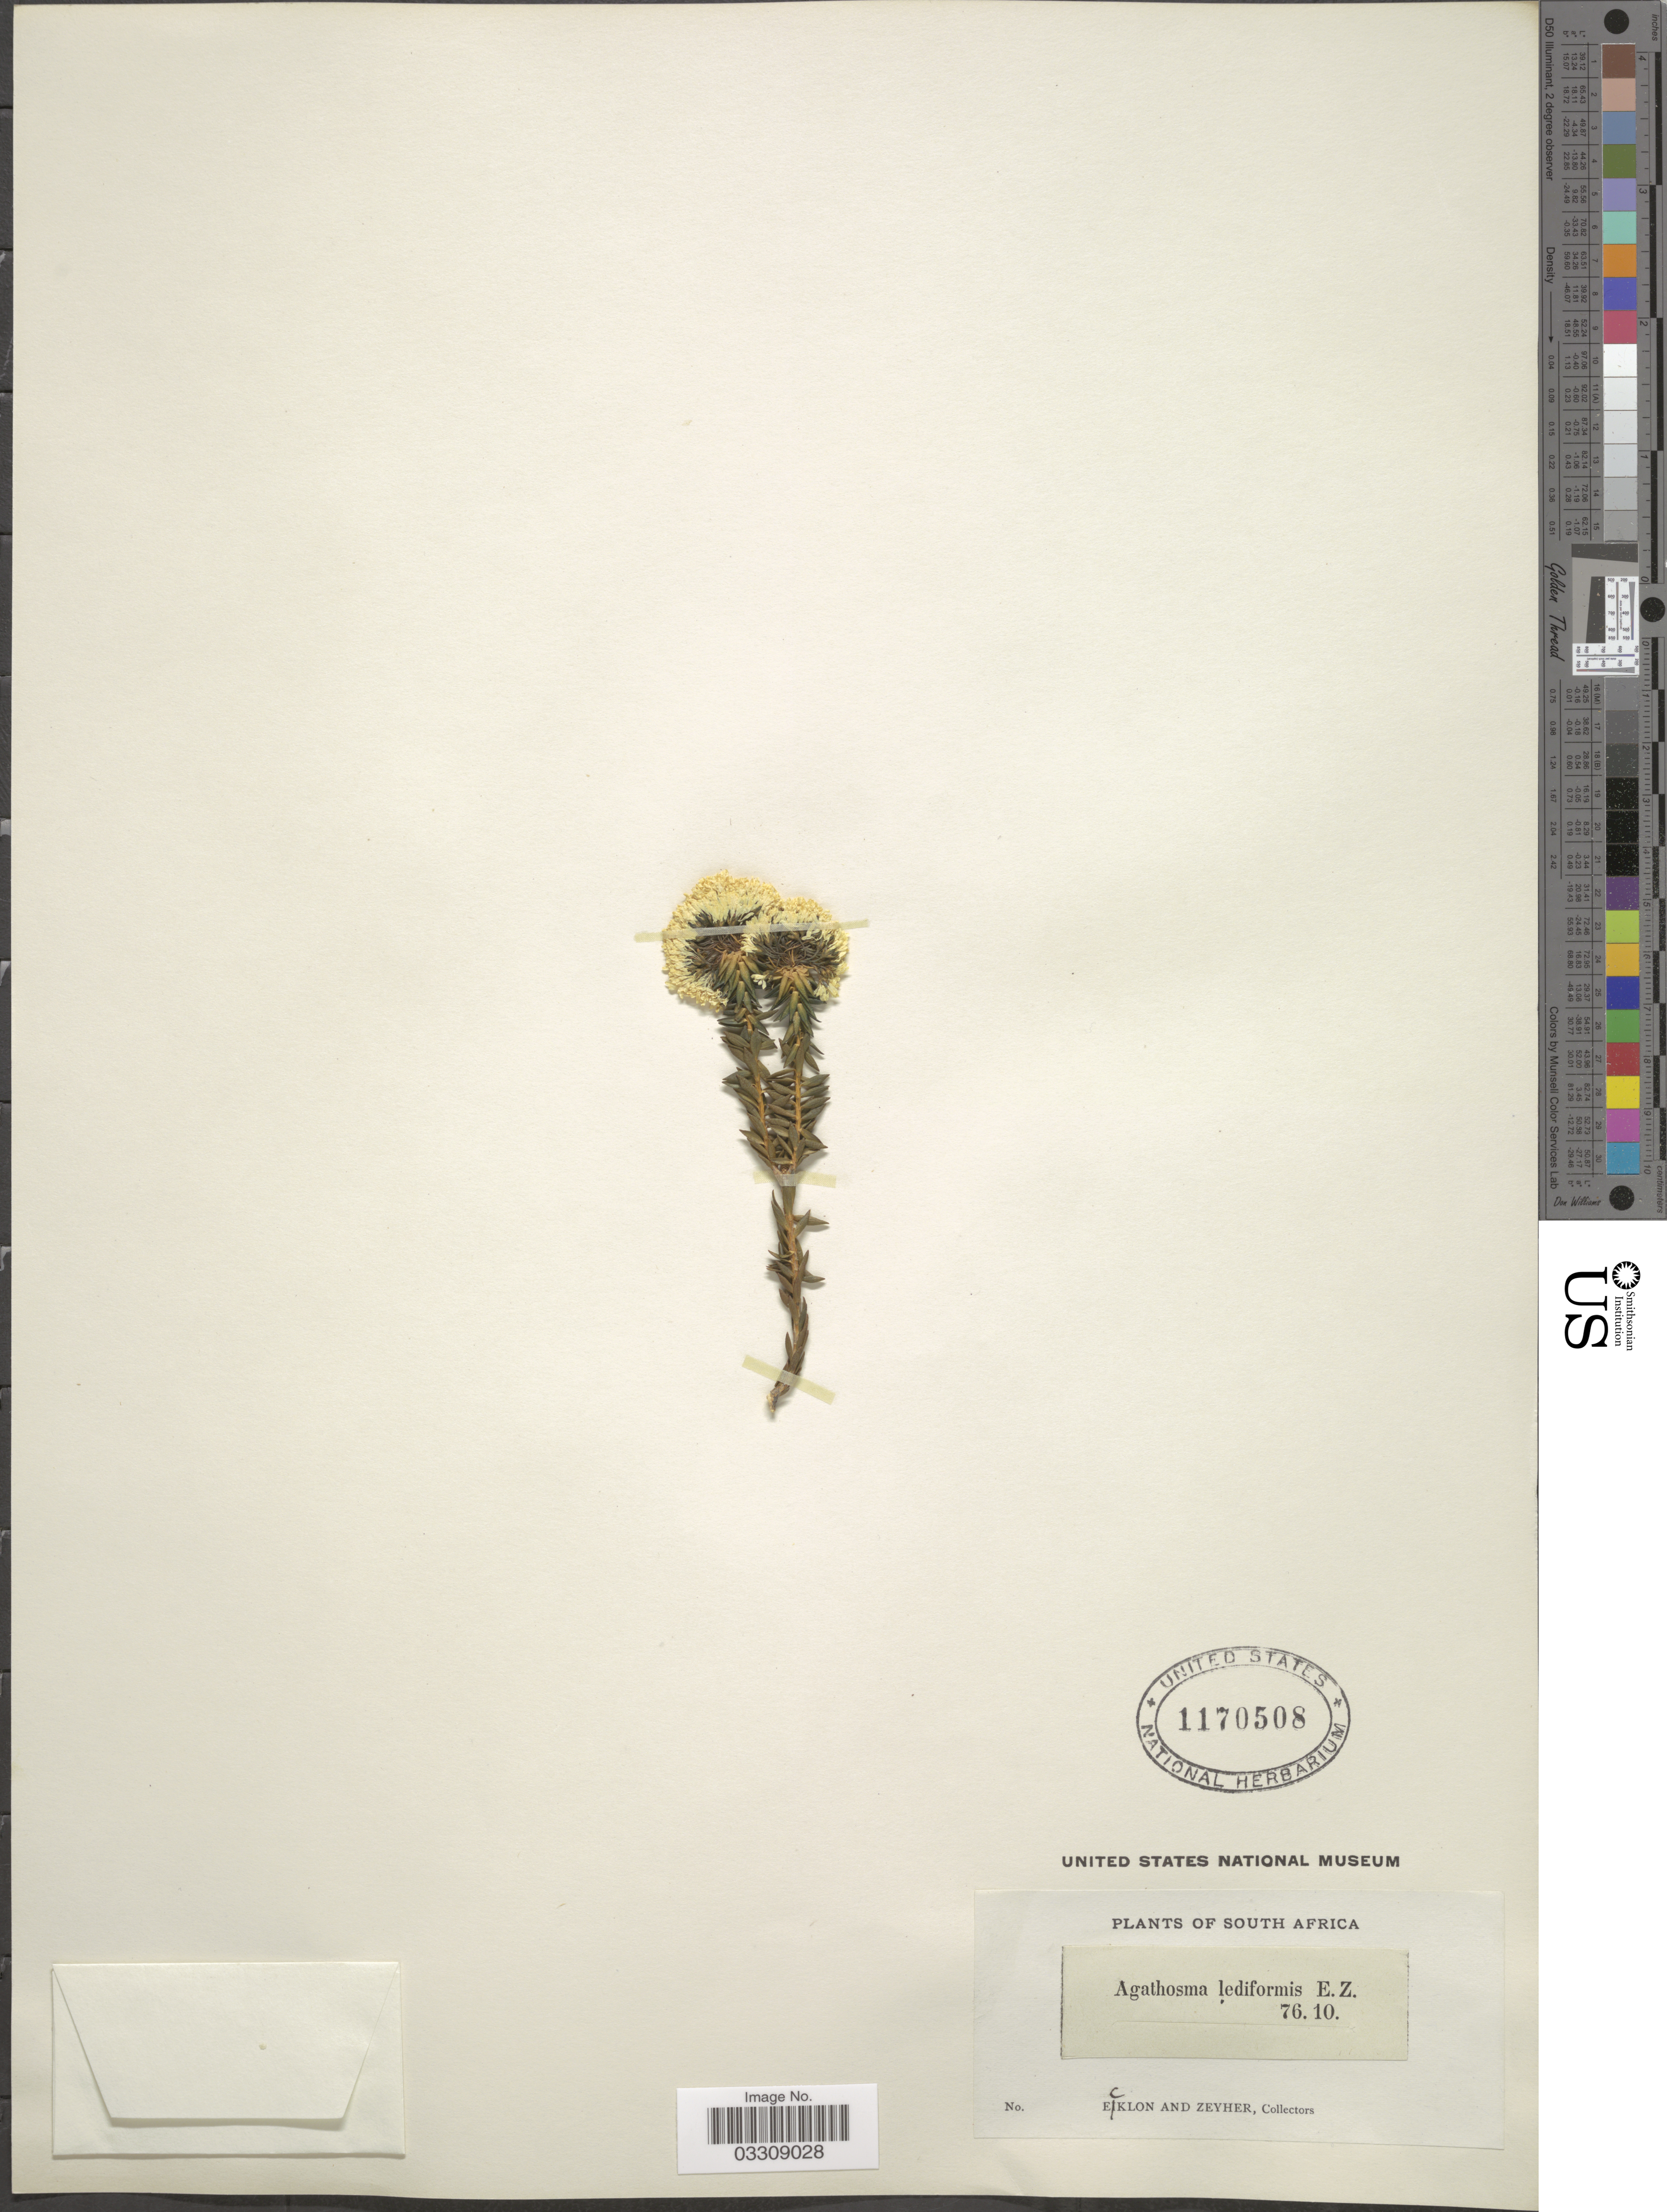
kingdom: Plantae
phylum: Tracheophyta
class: Magnoliopsida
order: Sapindales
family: Rutaceae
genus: Agathosma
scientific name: Agathosma lediformis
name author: Eckl. & Zeyh.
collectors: -. Ecklon & -. Zeyher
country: South Africa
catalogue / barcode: US 1170508